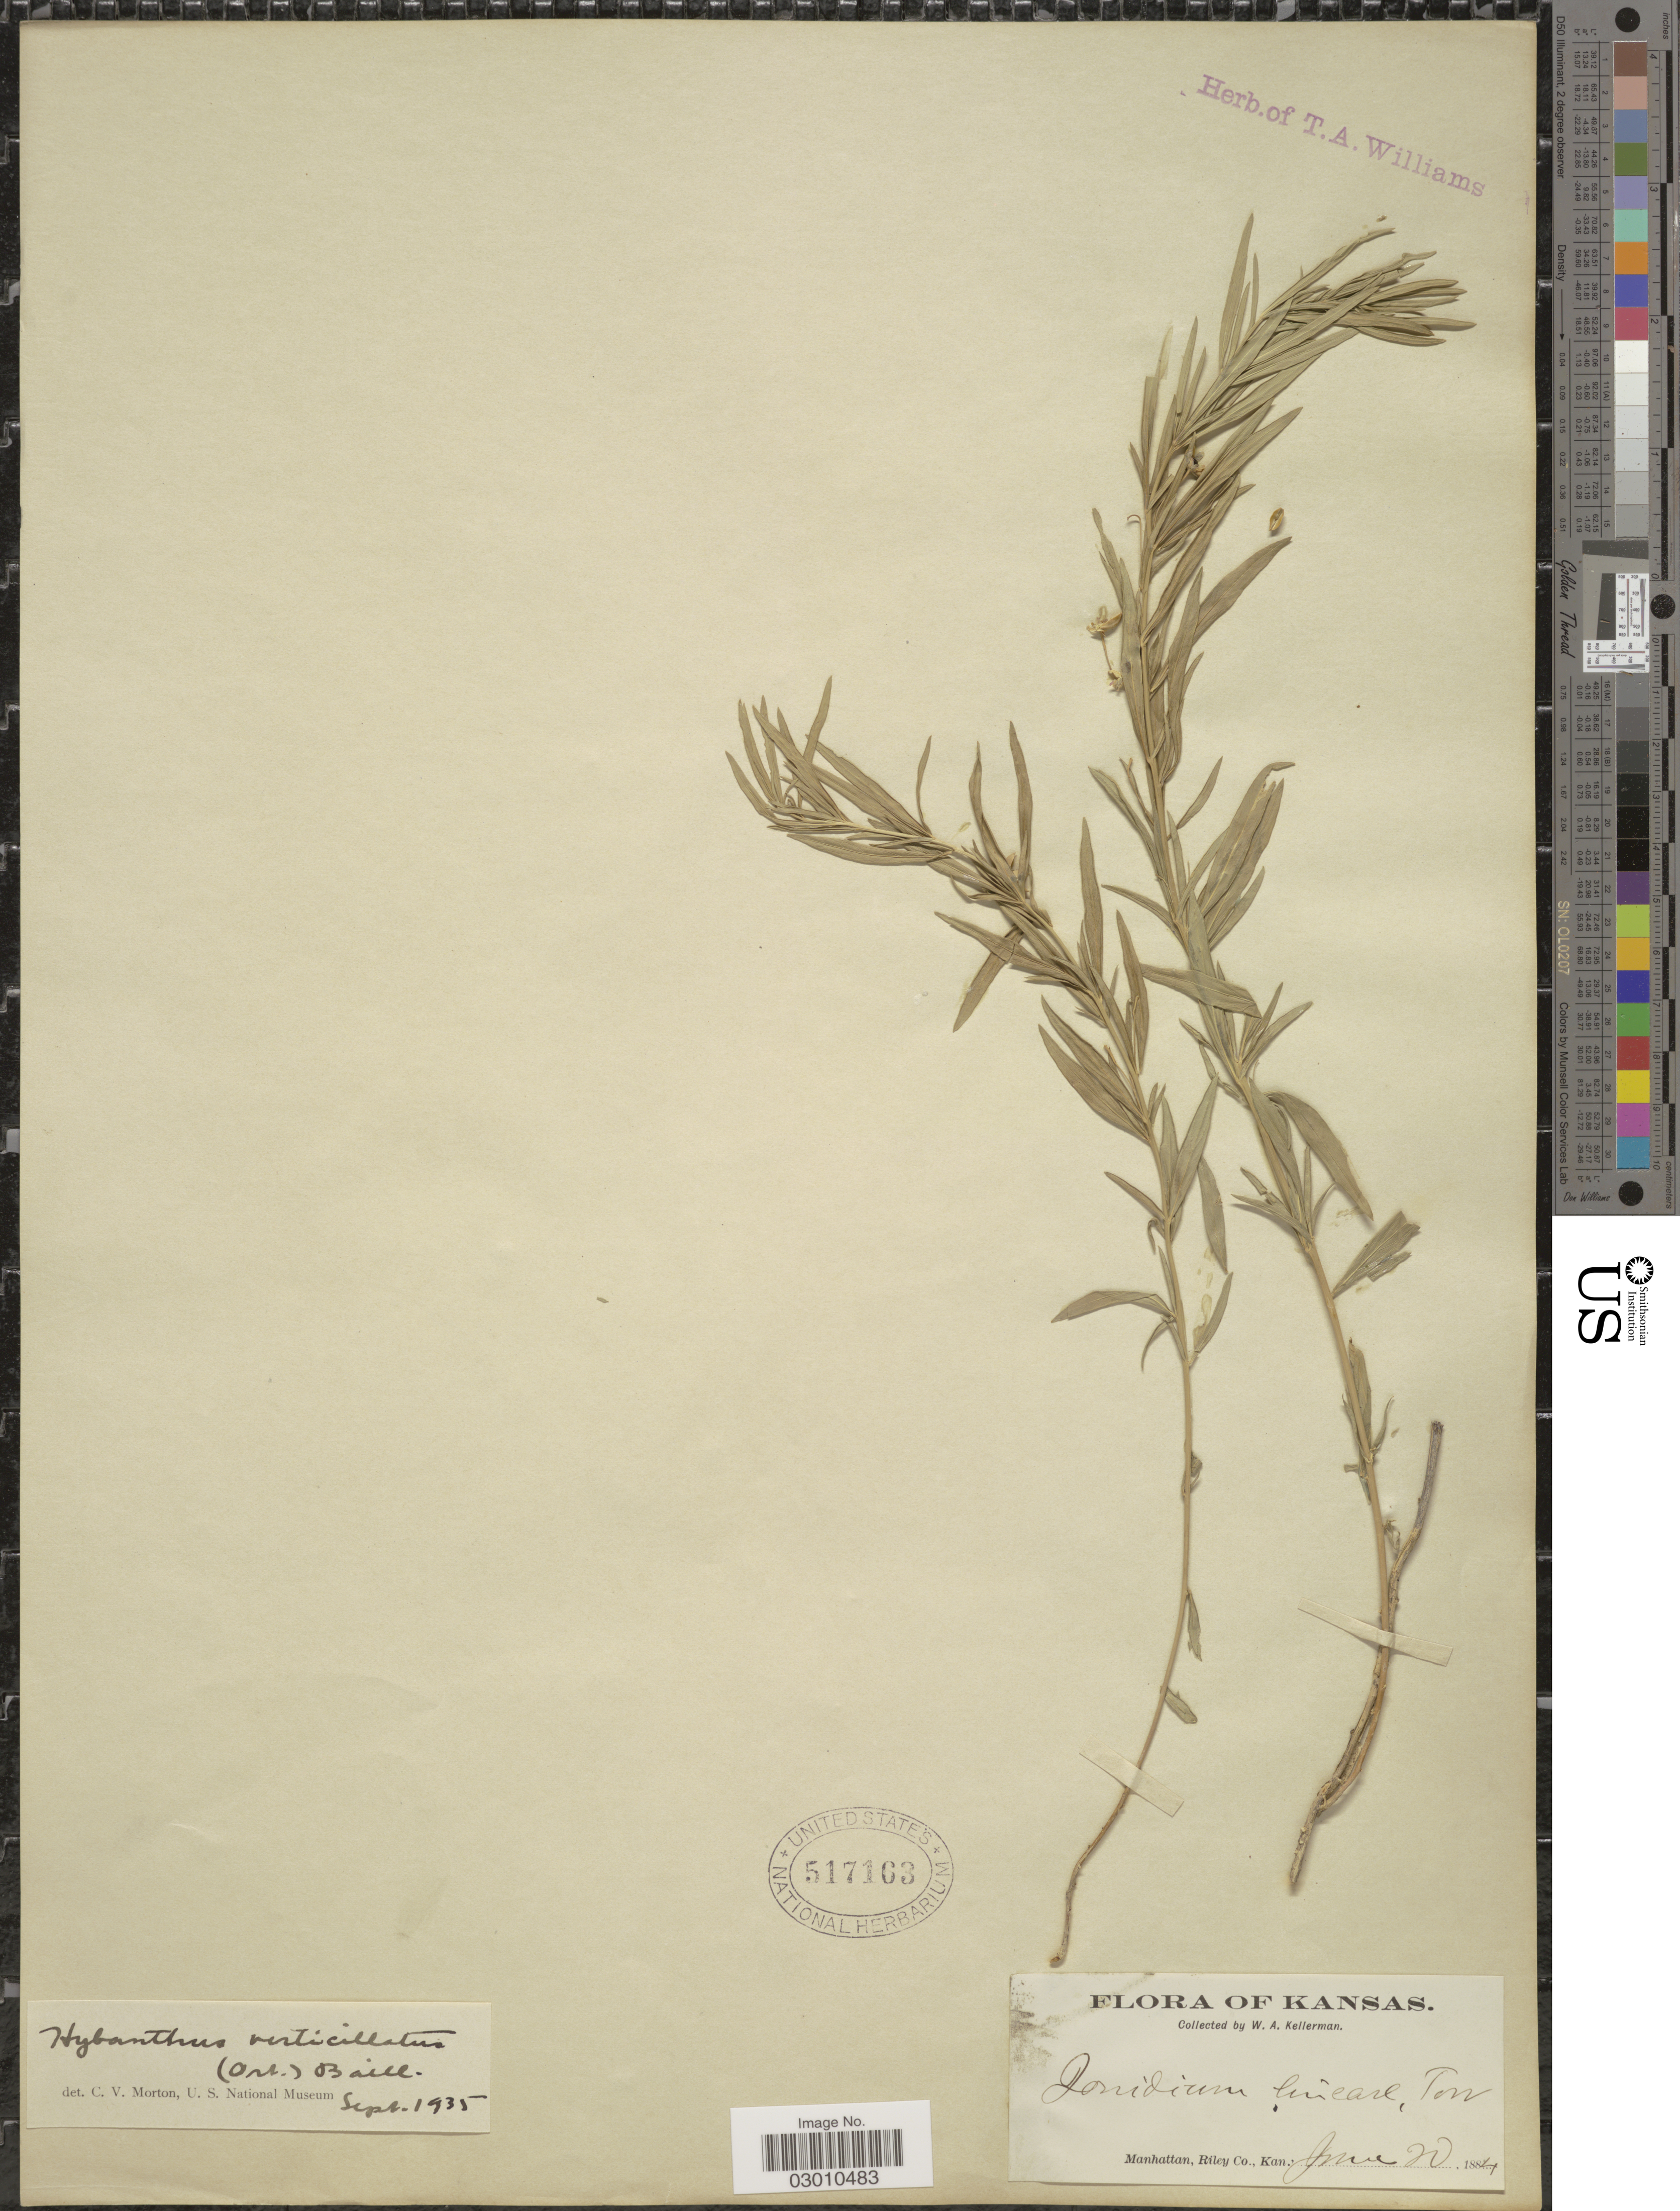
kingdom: Plantae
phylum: Tracheophyta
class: Magnoliopsida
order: Malpighiales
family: Violaceae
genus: Pombalia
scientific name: Pombalia verticillata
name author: (Ortega) Paula-Souza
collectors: W. Kellerman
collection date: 1884-06-20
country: United States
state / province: Kansas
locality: Manhattan, Riley Co.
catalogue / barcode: US 517163